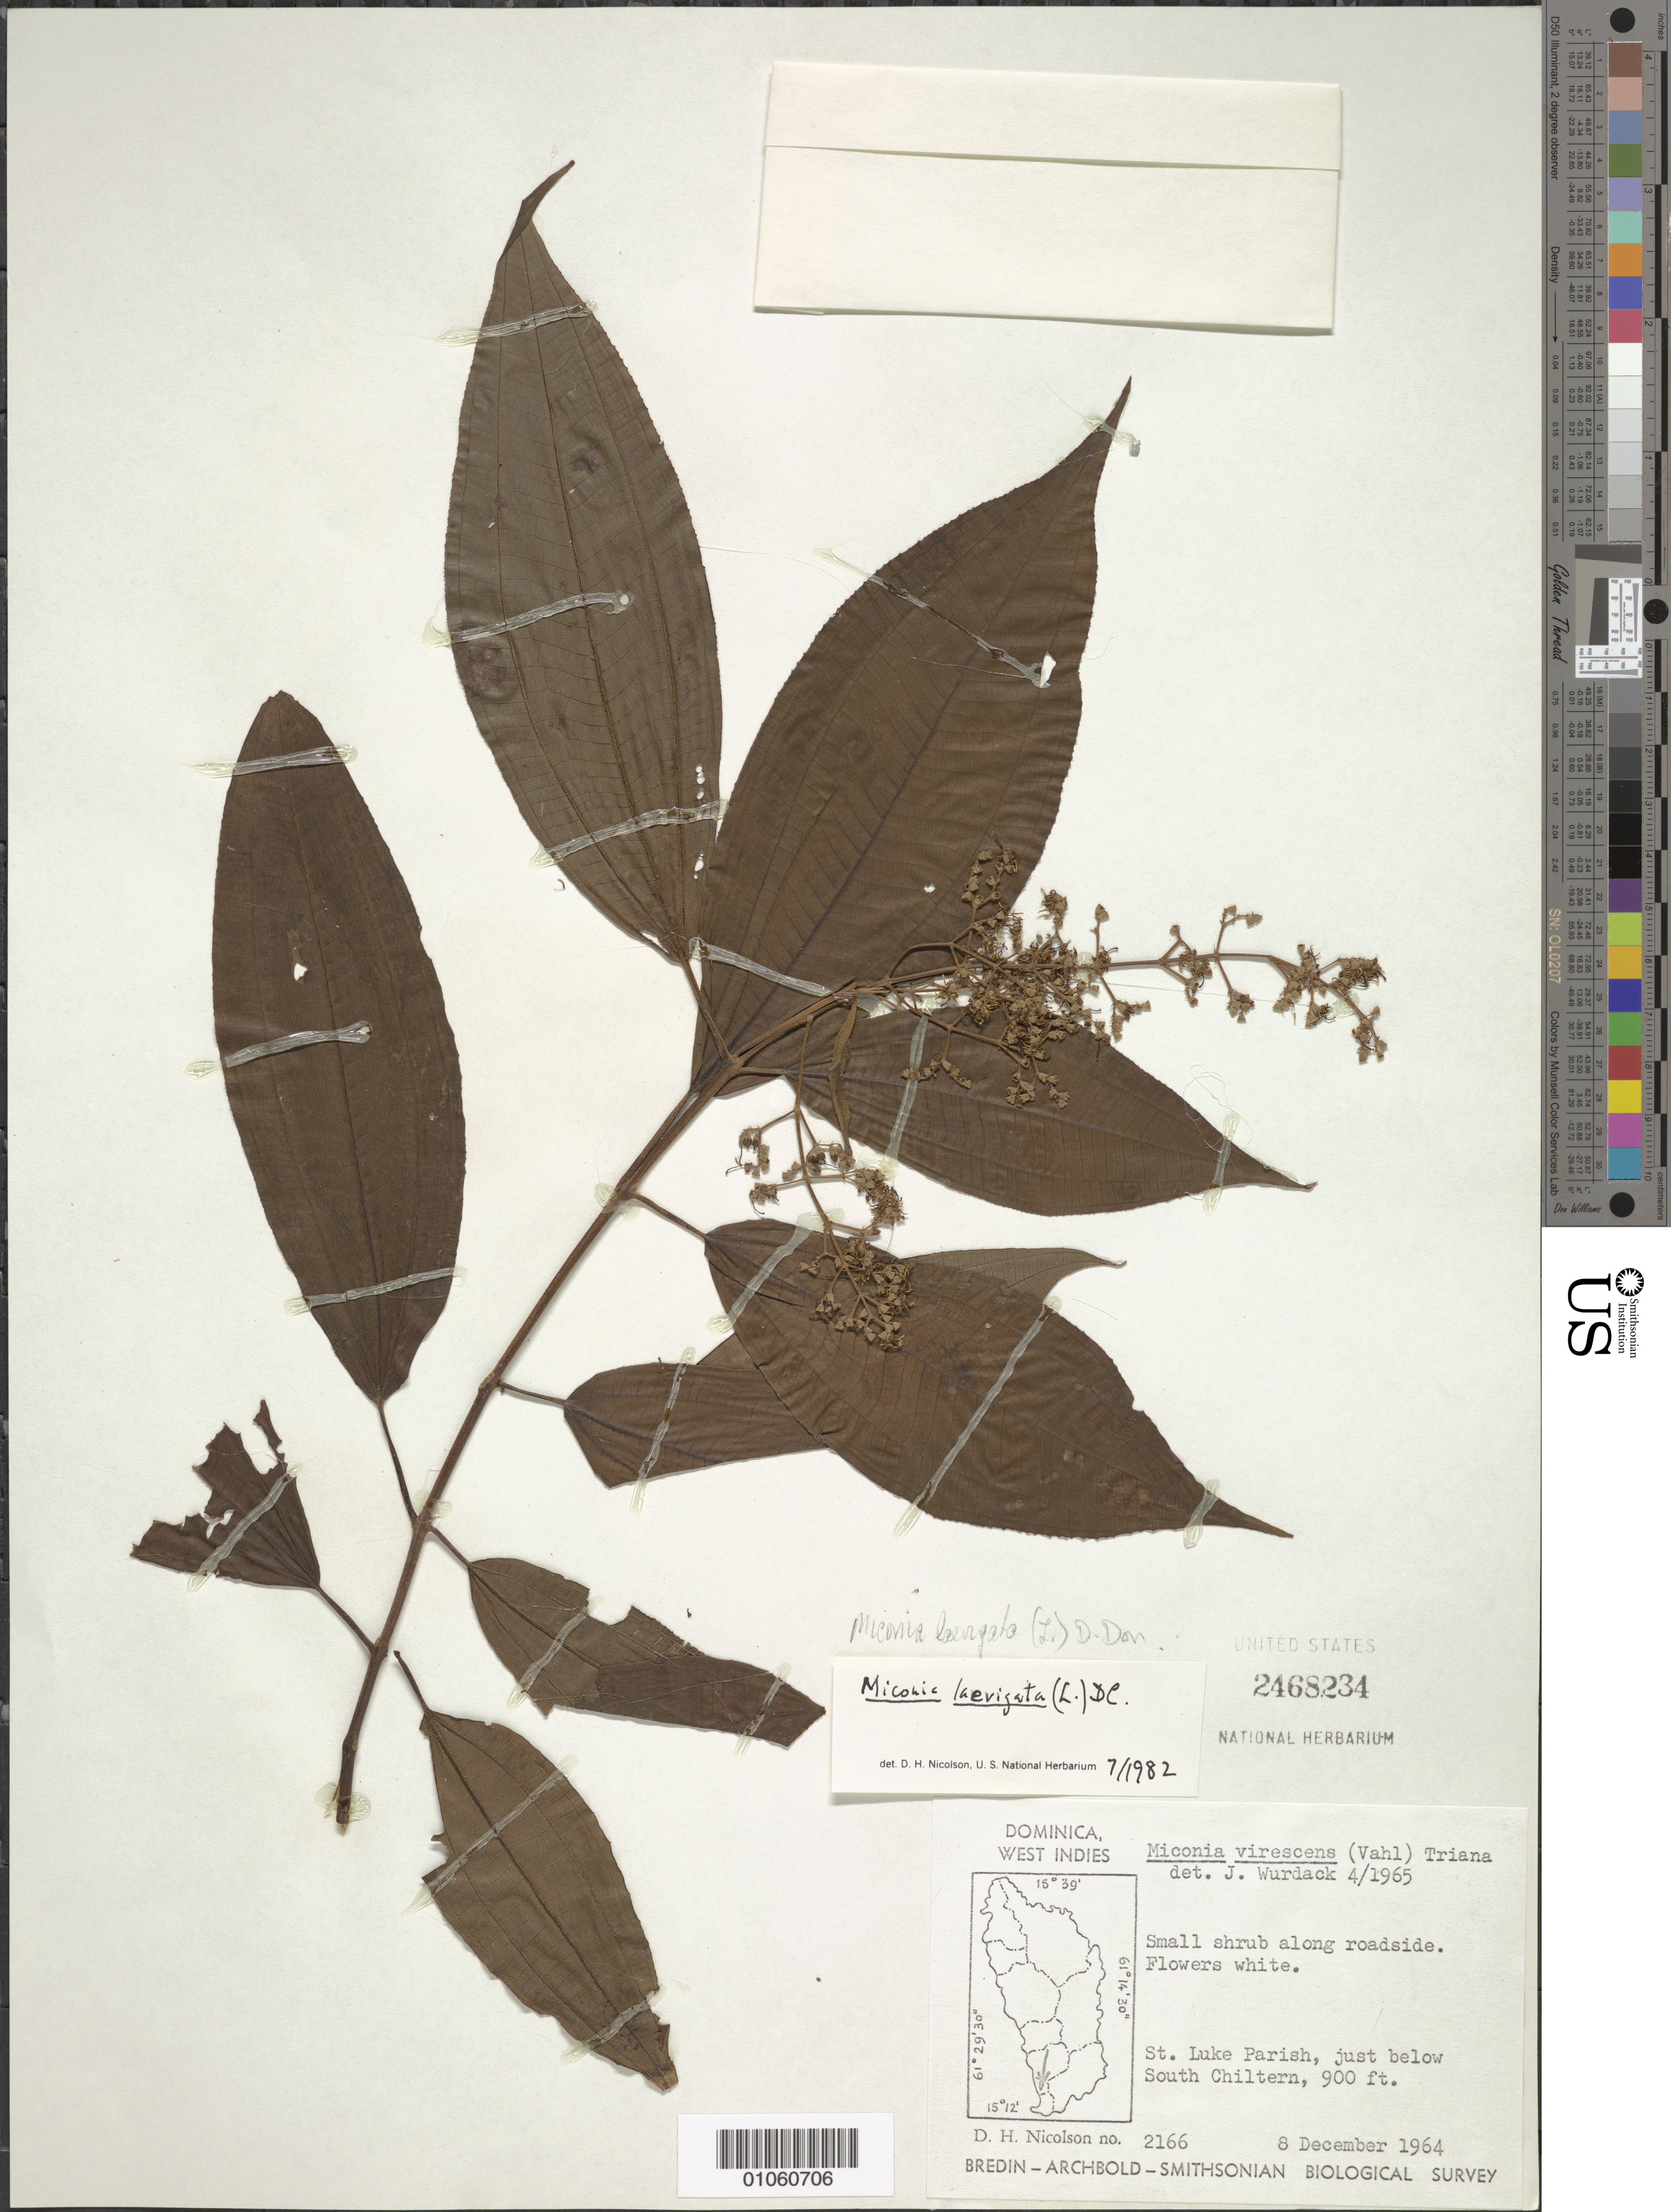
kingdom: Plantae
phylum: Tracheophyta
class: Magnoliopsida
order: Myrtales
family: Melastomataceae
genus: Miconia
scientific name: Miconia laevigata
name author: (L.) D. Don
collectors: D. H. Nicolson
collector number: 2166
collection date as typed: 08 Dec 1964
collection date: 1964-12-08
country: Dominica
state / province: St. Luke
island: Dominica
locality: South Chiltern, just below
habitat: Along roadside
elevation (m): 274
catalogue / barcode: US 2468234